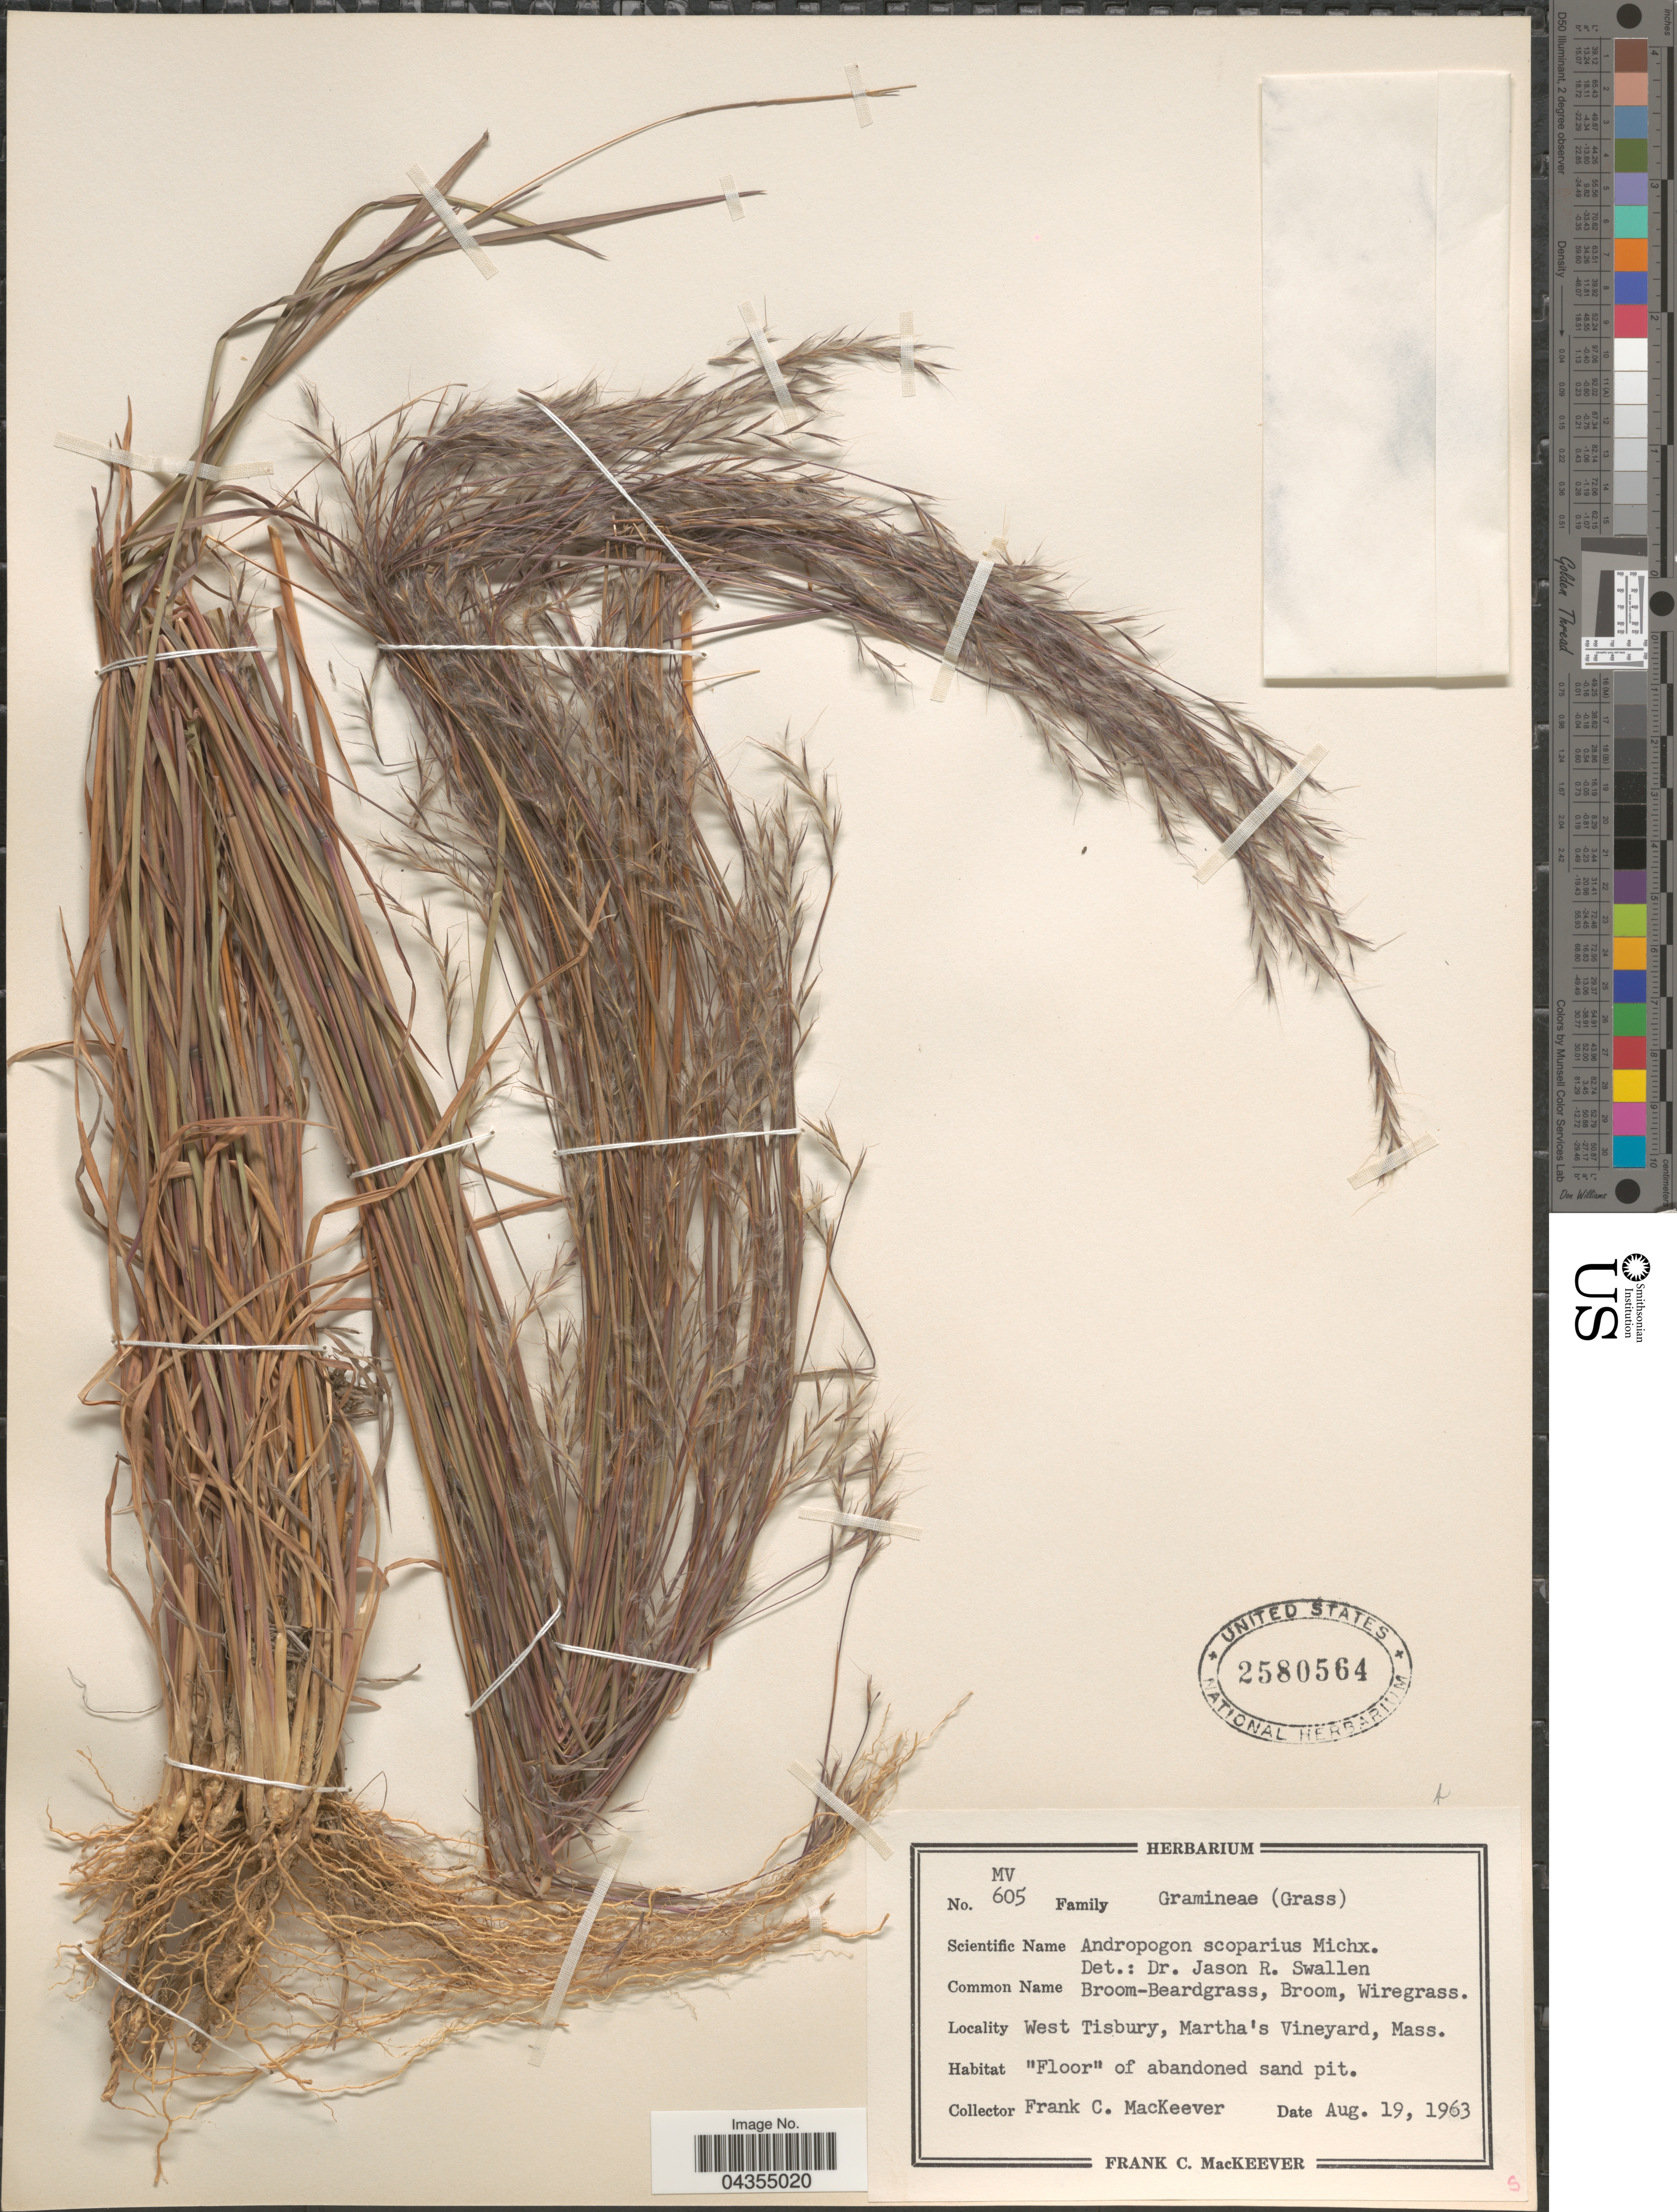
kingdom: Plantae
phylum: Tracheophyta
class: Liliopsida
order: Poales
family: Poaceae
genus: Schizachyrium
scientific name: Schizachyrium sanguineum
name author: (Retz.) Alston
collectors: F. C. MacKeever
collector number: MV605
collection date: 1963-08-19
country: United States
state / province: Massachusetts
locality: West Tisbury, Martha's Vineyard.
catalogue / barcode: US 2580564